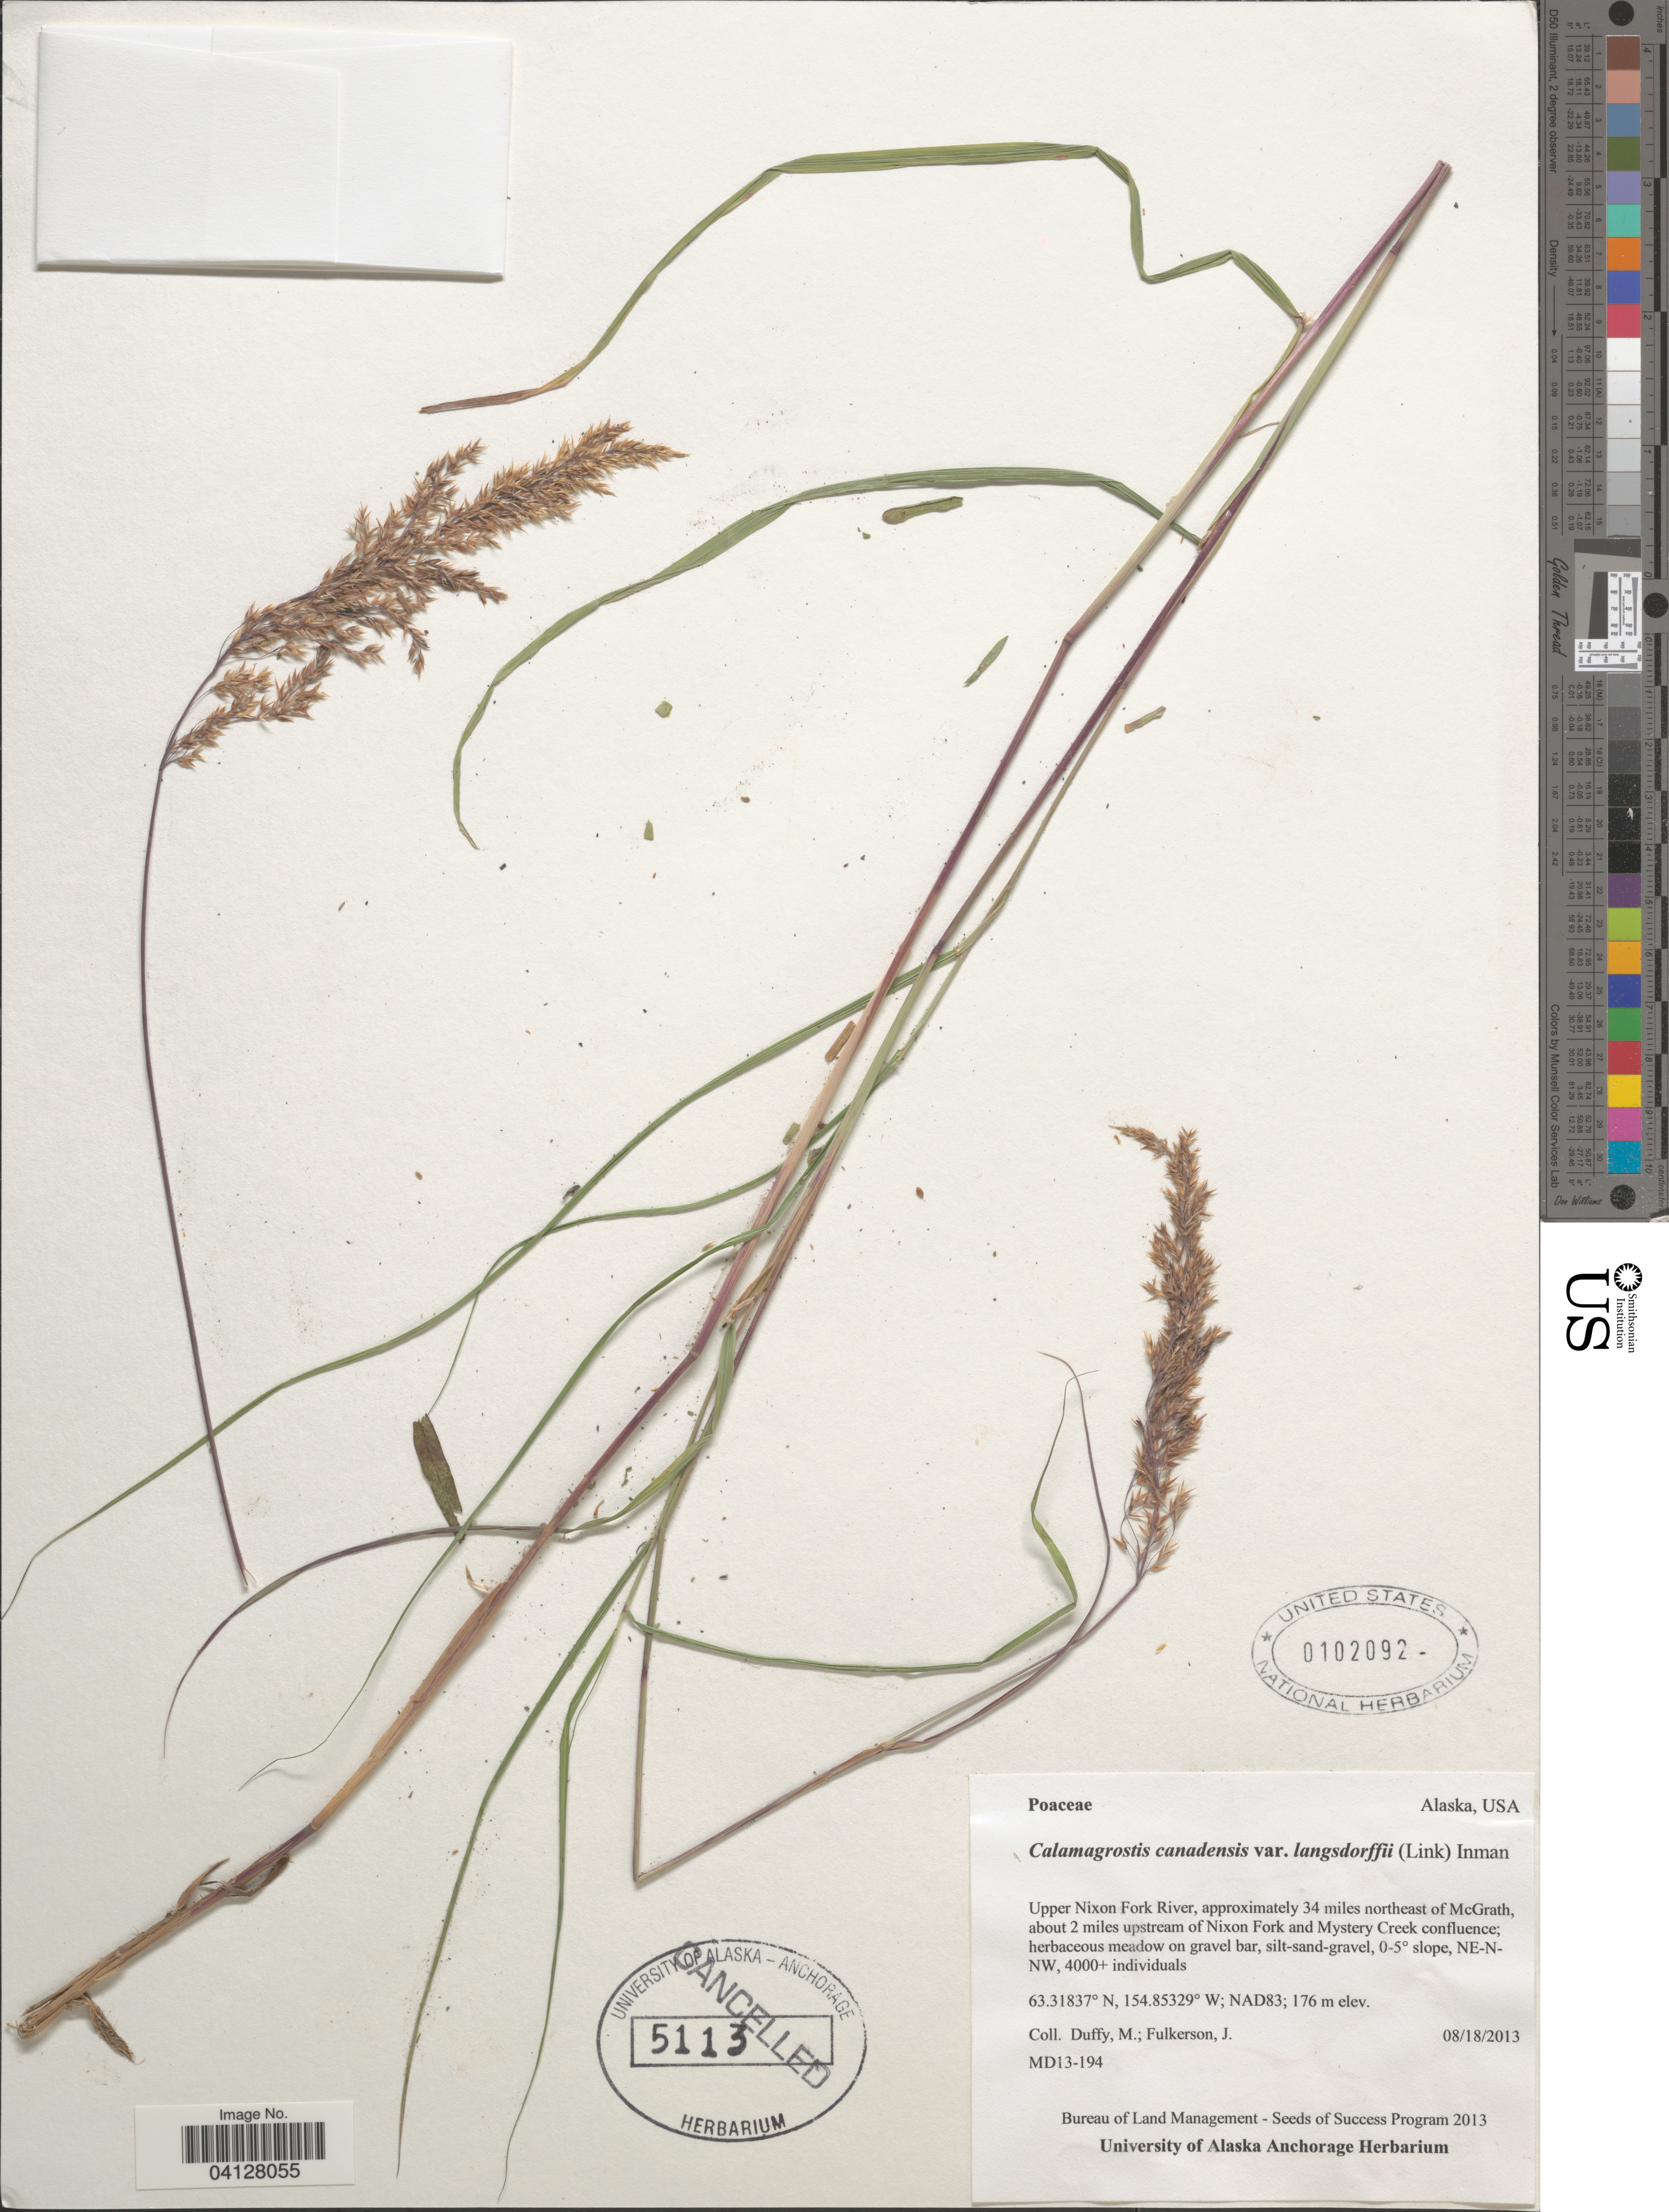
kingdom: Plantae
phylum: Tracheophyta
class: Liliopsida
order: Poales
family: Poaceae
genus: Calamagrostis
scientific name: Calamagrostis canadensis var. langsdorffii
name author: (Link) Inman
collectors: M. Duffy & J. Fulkerson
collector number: MD13-194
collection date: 2013-08-18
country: United States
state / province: Alaska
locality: Upper Nixon Fork River, approximately 34 miles northeast of McGrath, about 2 miles upstream of Nixon Fork and Mystery Creek confluence, 0-5° slope, NE-N-NW. NAD83.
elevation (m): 176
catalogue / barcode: US 102092